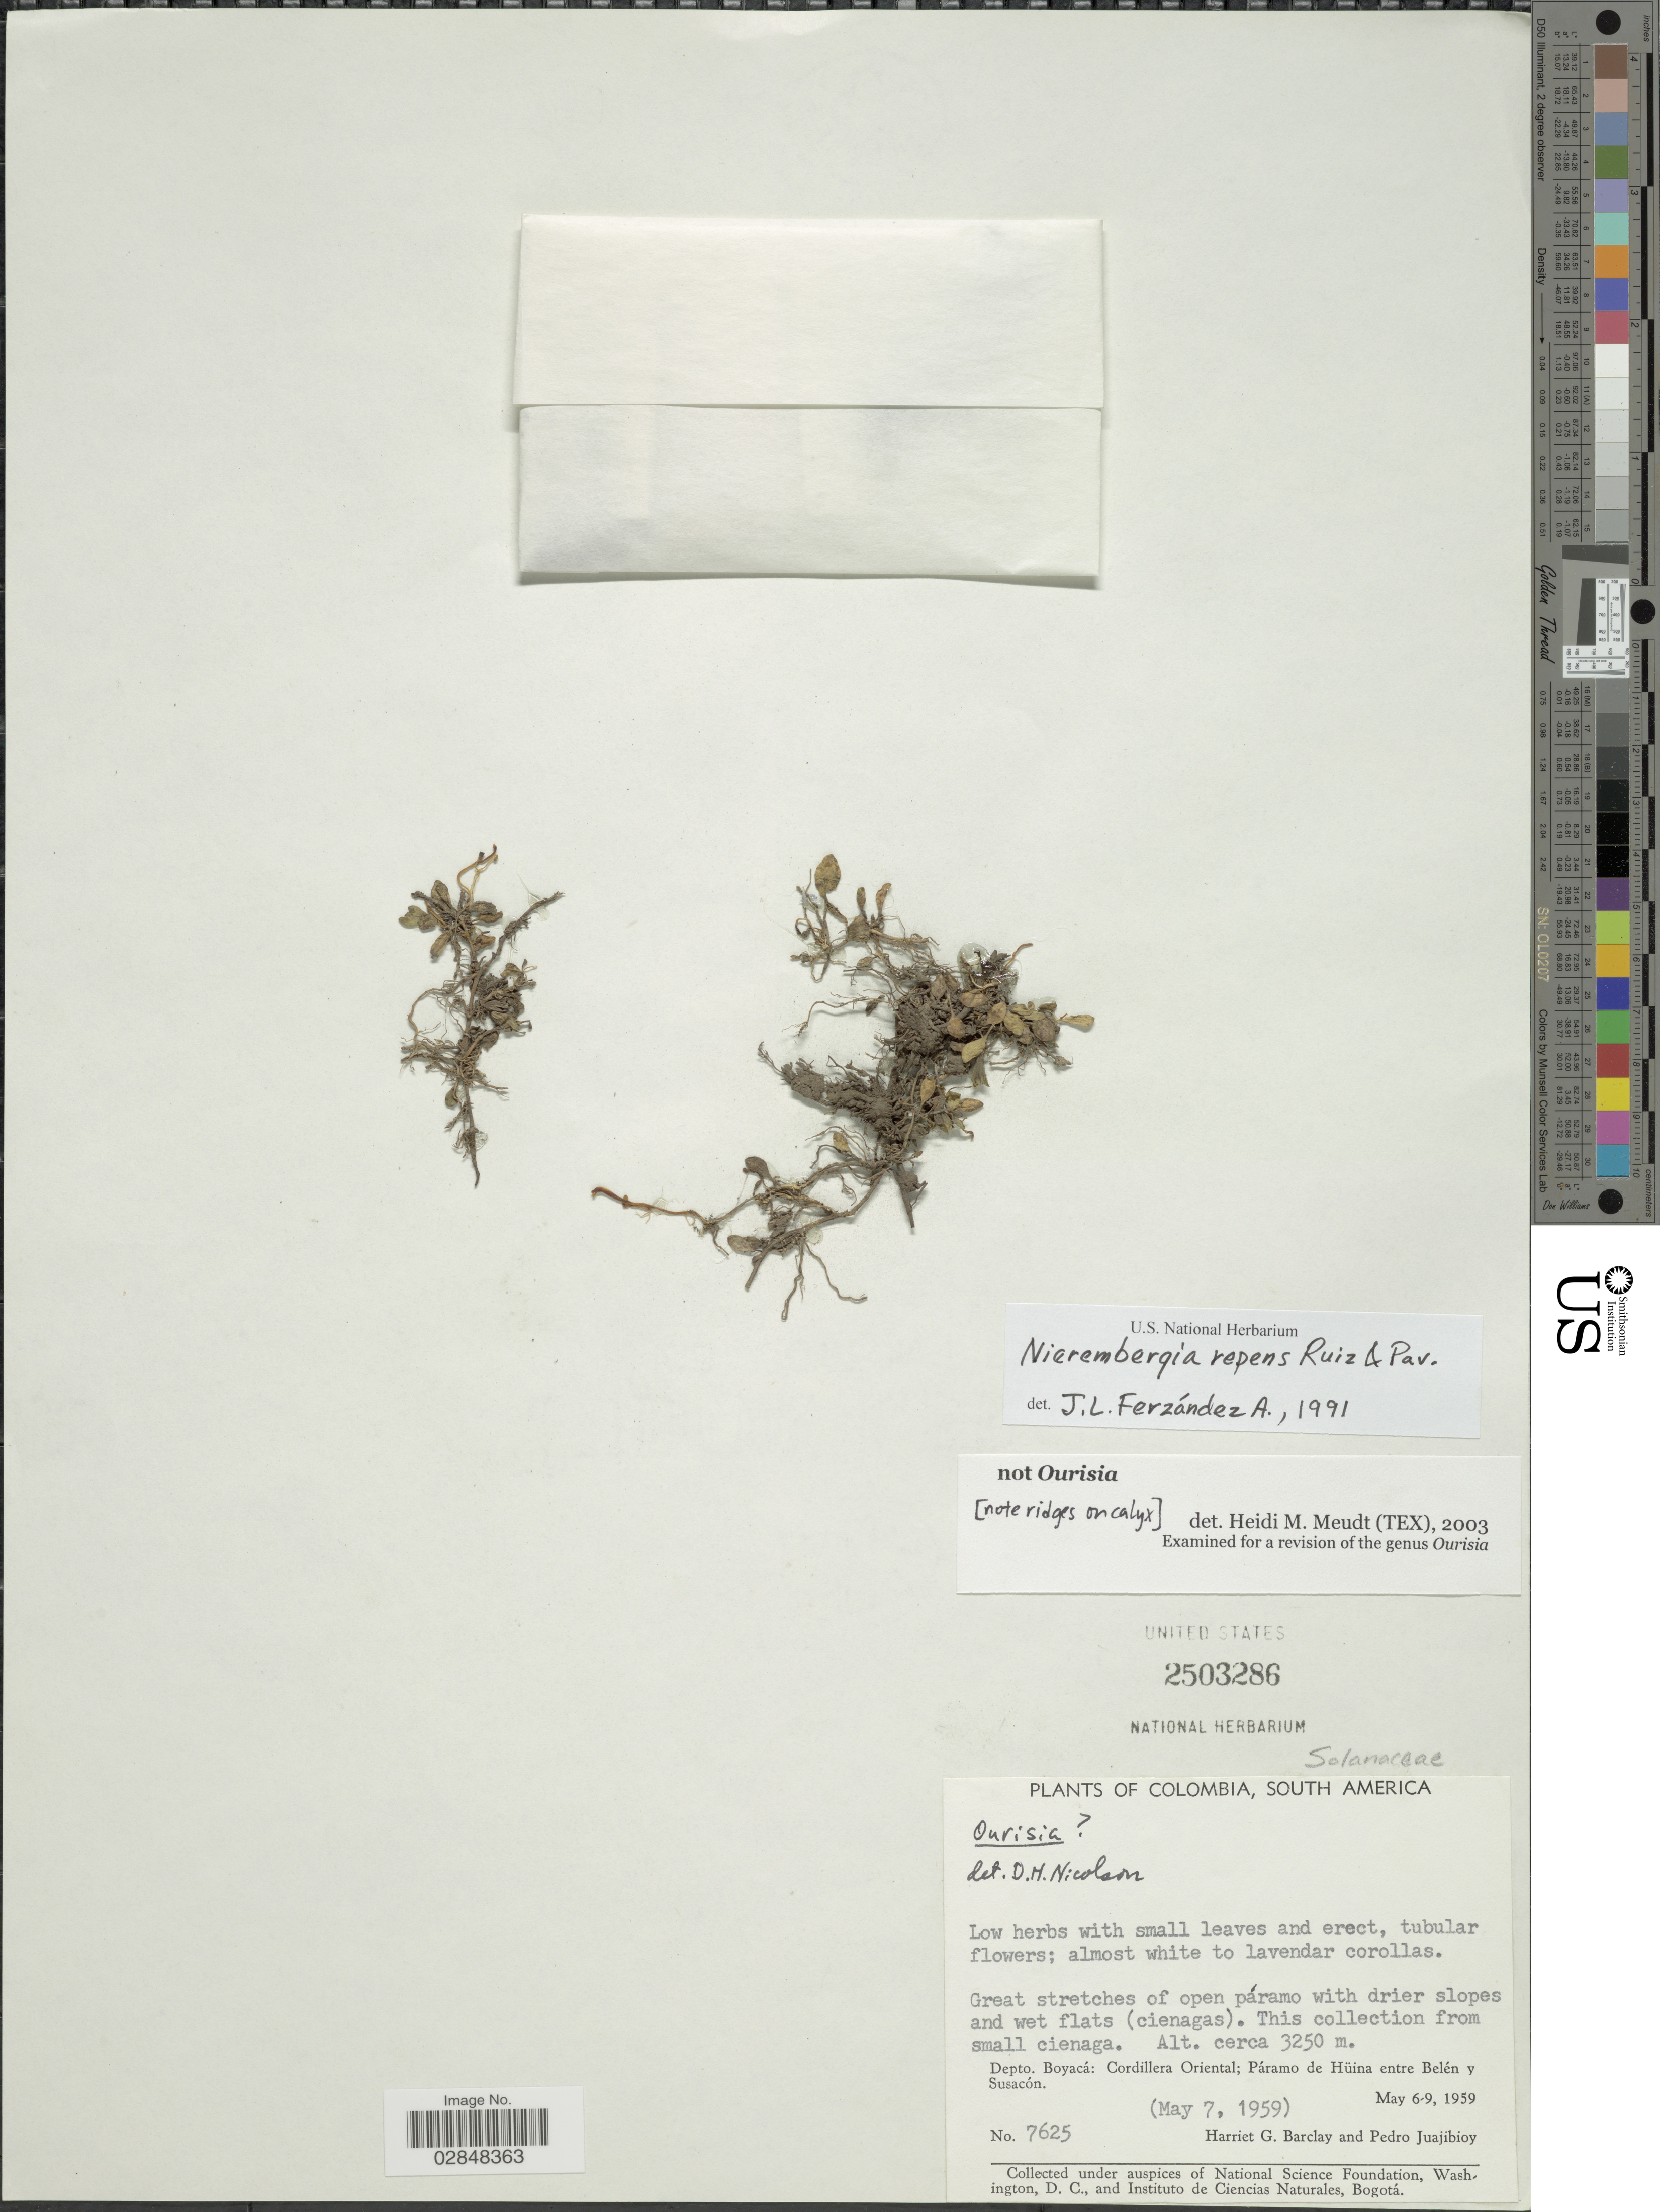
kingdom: Plantae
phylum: Tracheophyta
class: Magnoliopsida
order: Solanales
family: Solanaceae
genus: Nierembergia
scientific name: Nierembergia repens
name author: Ruiz & Pav.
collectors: H. G. Barclay & P. Juajibioy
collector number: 7625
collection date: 1959-05-06/1959-05-09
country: Colombia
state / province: Boyacá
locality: Depto. Boyacá: Cordillera Oriental; Páramo de Hüina entre Belén y Susacón.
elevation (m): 3250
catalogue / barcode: US 2503286